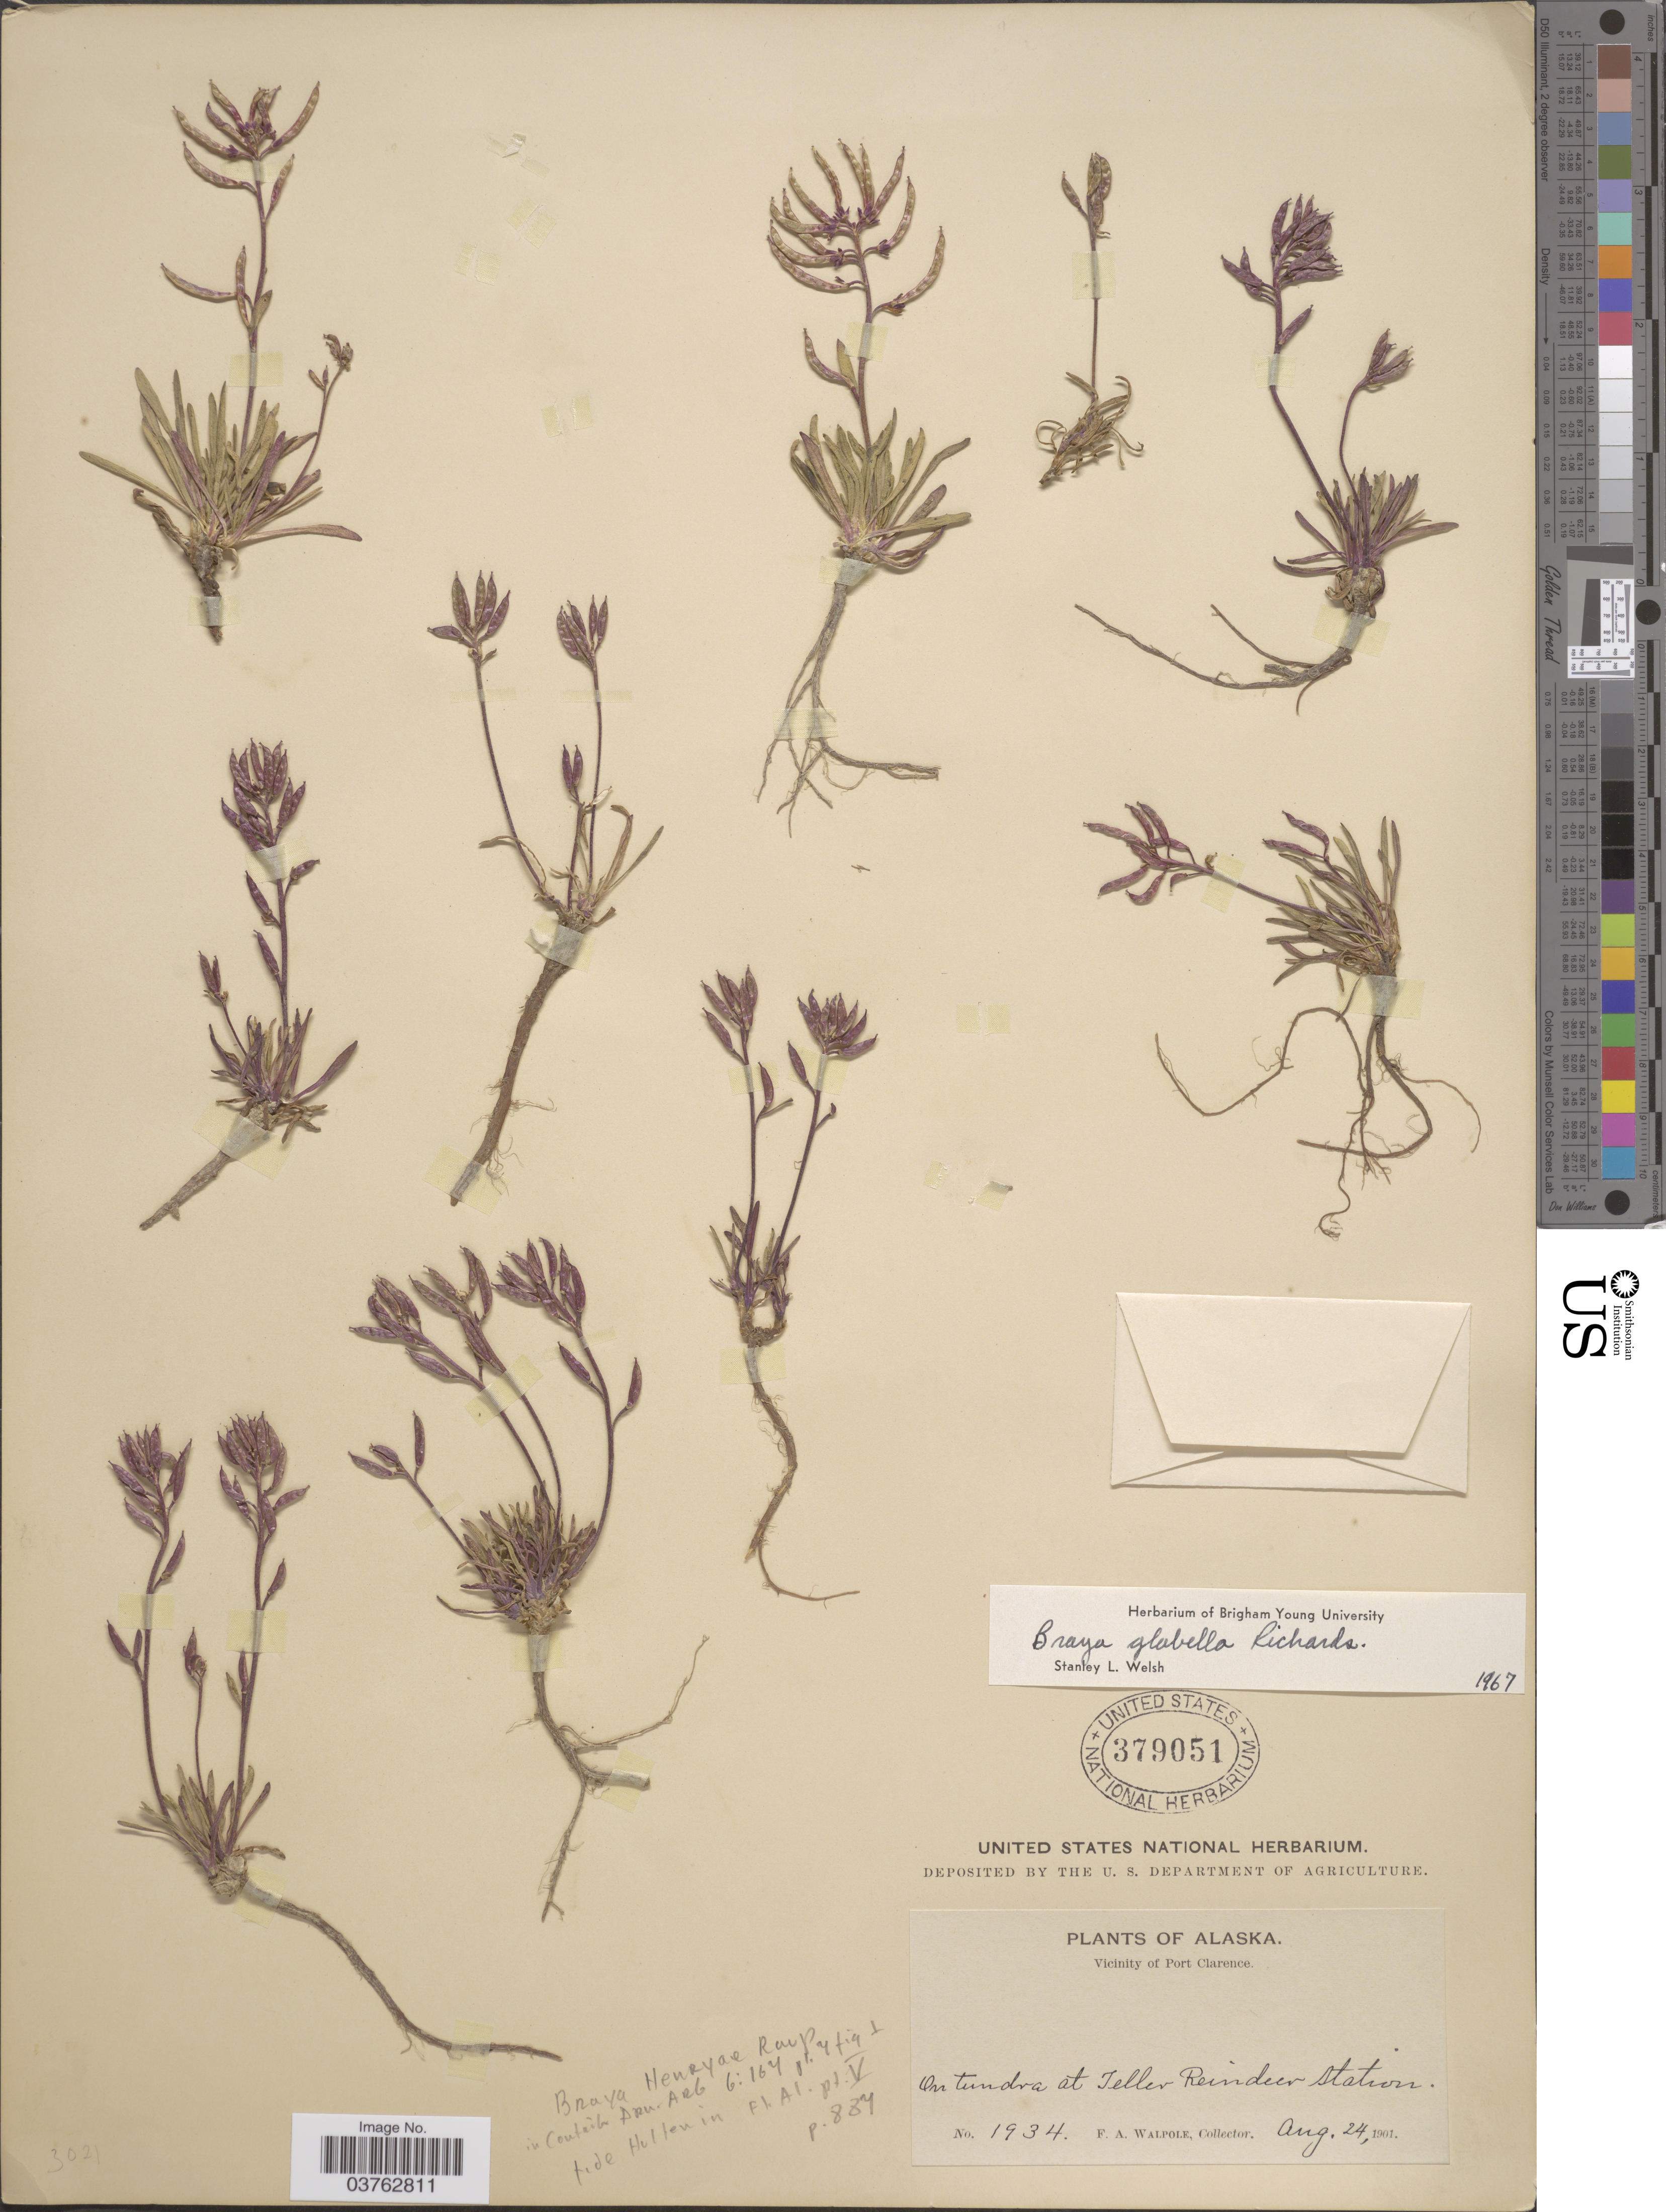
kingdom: Plantae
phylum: Tracheophyta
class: Magnoliopsida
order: Brassicales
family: Brassicaceae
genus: Braya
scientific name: Braya glabella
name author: Richardson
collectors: F. Walpole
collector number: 1934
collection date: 1901-08-24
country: United States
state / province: Alaska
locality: Vicinity of Port Clarence. On tundra at Teller Reindeer Station.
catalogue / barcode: US 379051